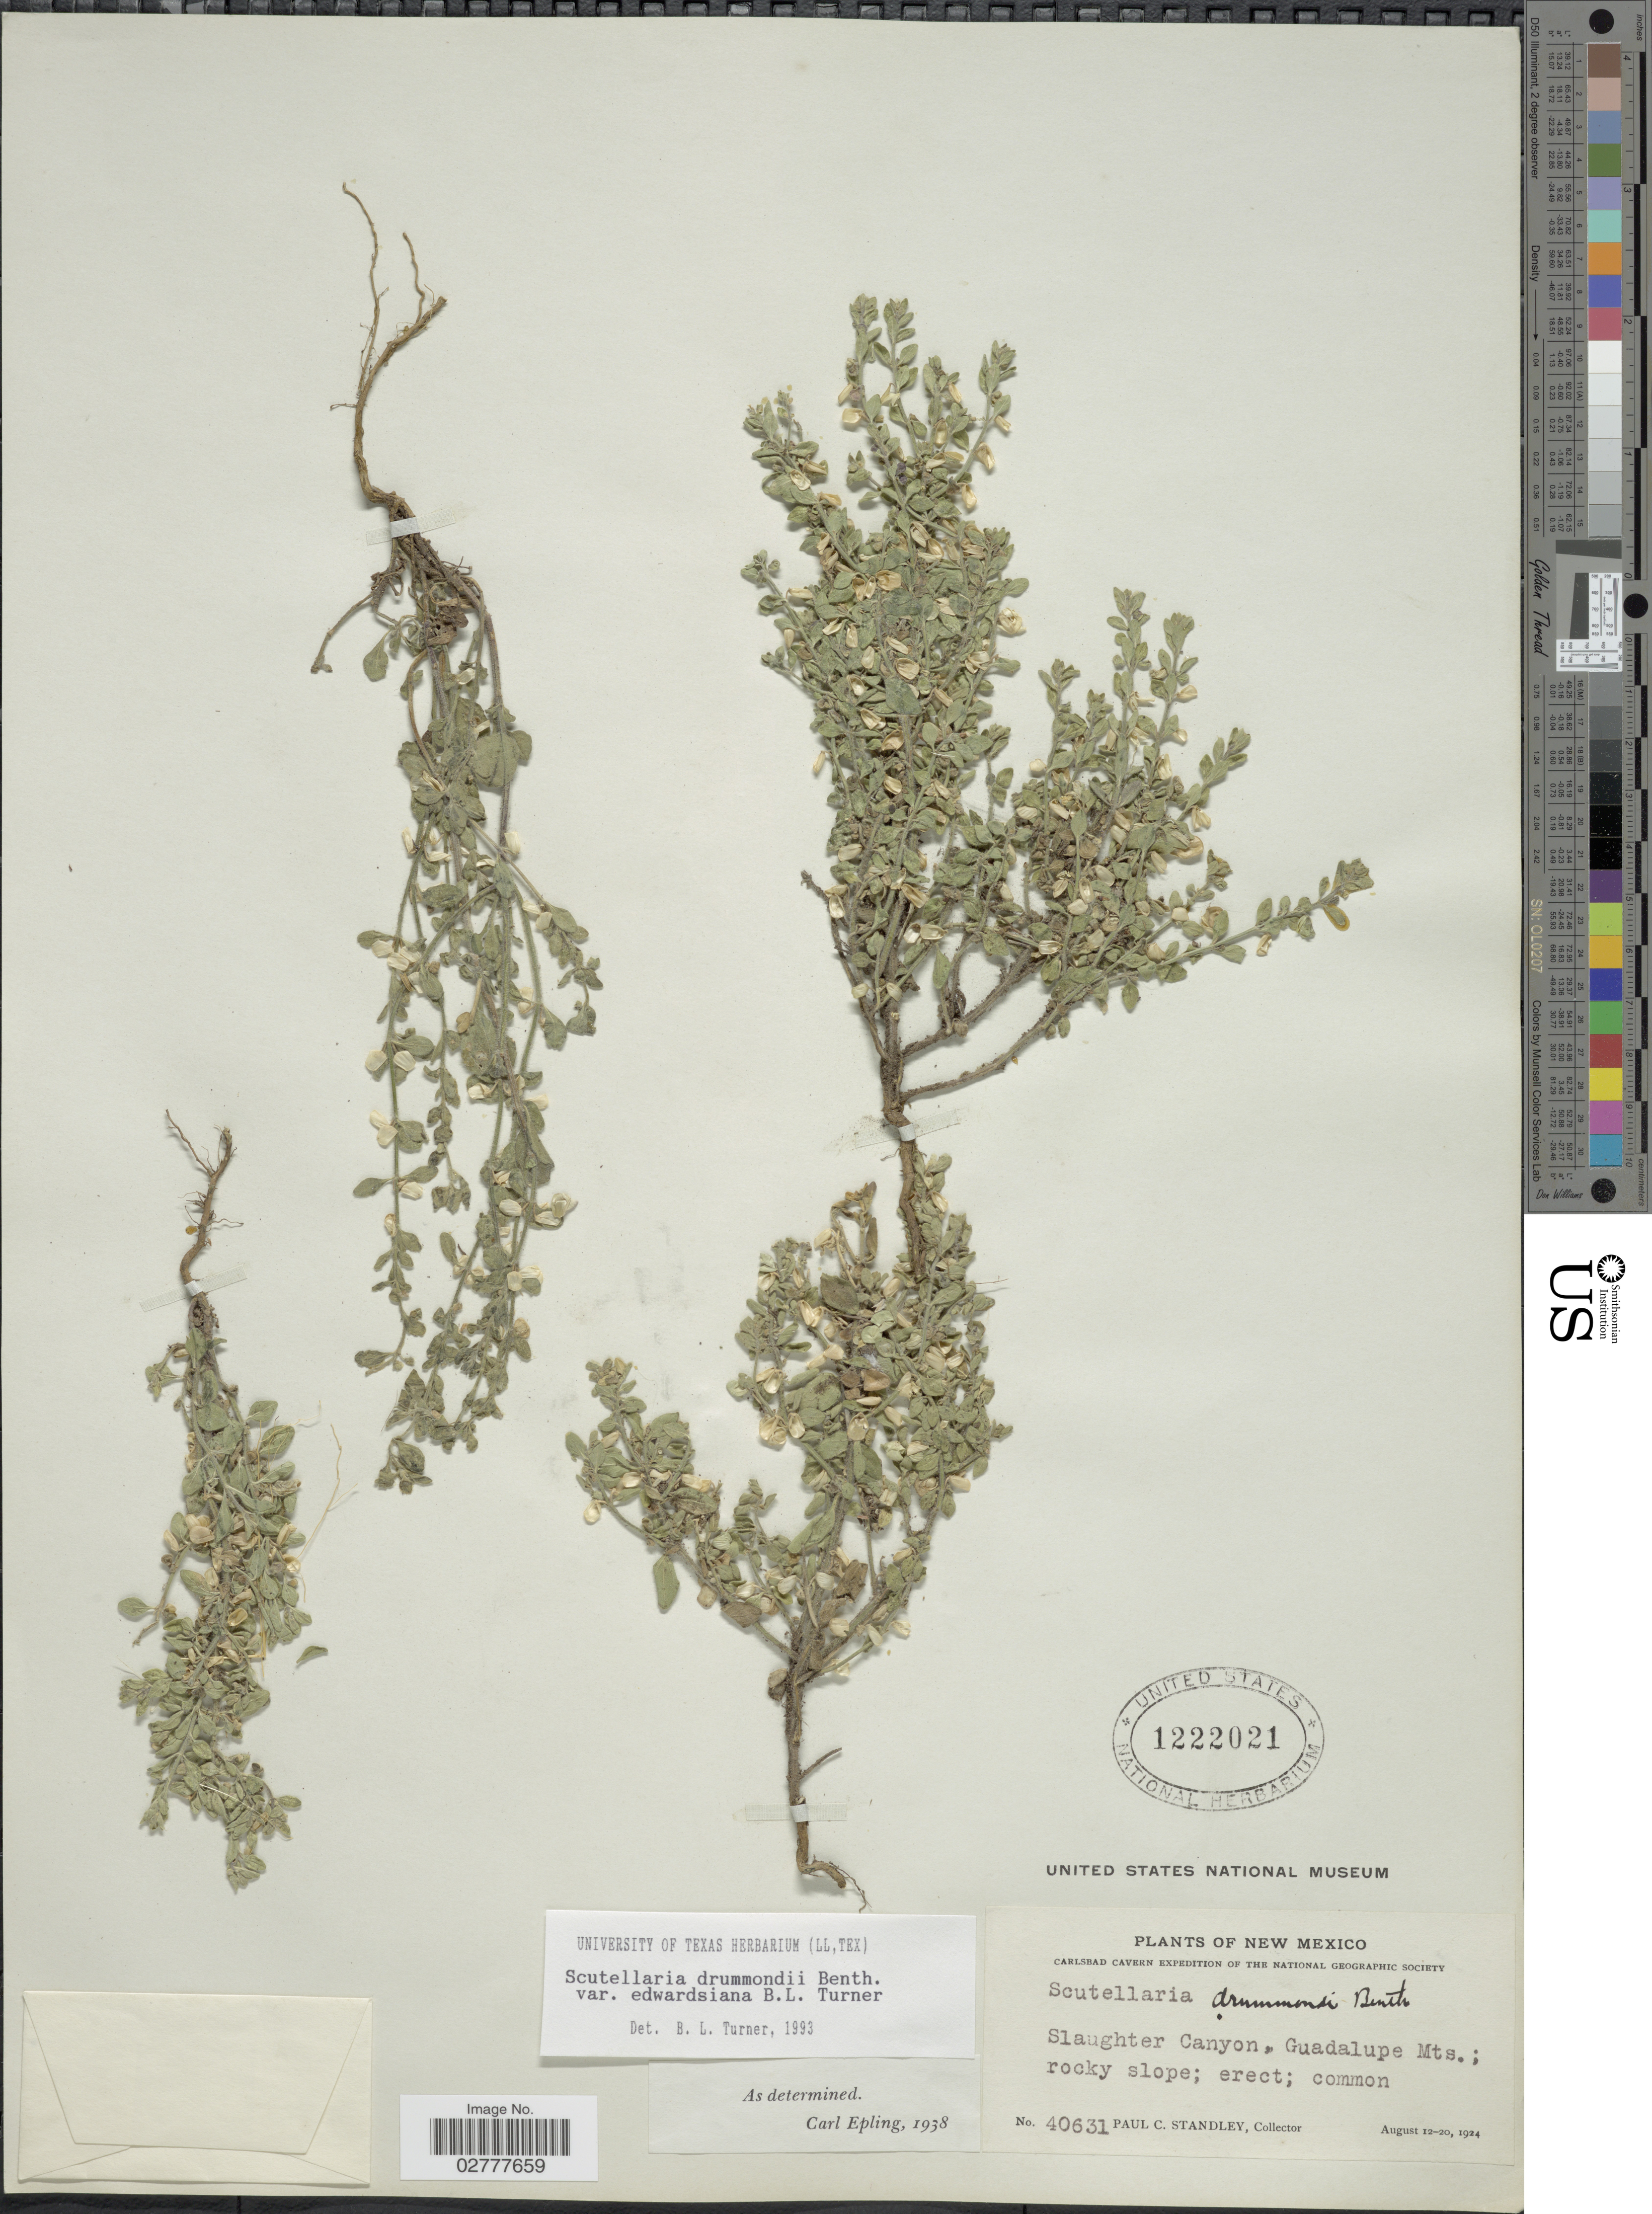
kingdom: Plantae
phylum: Tracheophyta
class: Magnoliopsida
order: Lamiales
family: Lamiaceae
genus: Scutellaria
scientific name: Scutellaria drummondii var. edwardsiana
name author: Benth.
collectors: P. C. Standley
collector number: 40631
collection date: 1924-08-12/1924-08-20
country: United States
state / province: New Mexico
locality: Slaughter Canyon, Guadalupe Mts.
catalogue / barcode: US 1222021